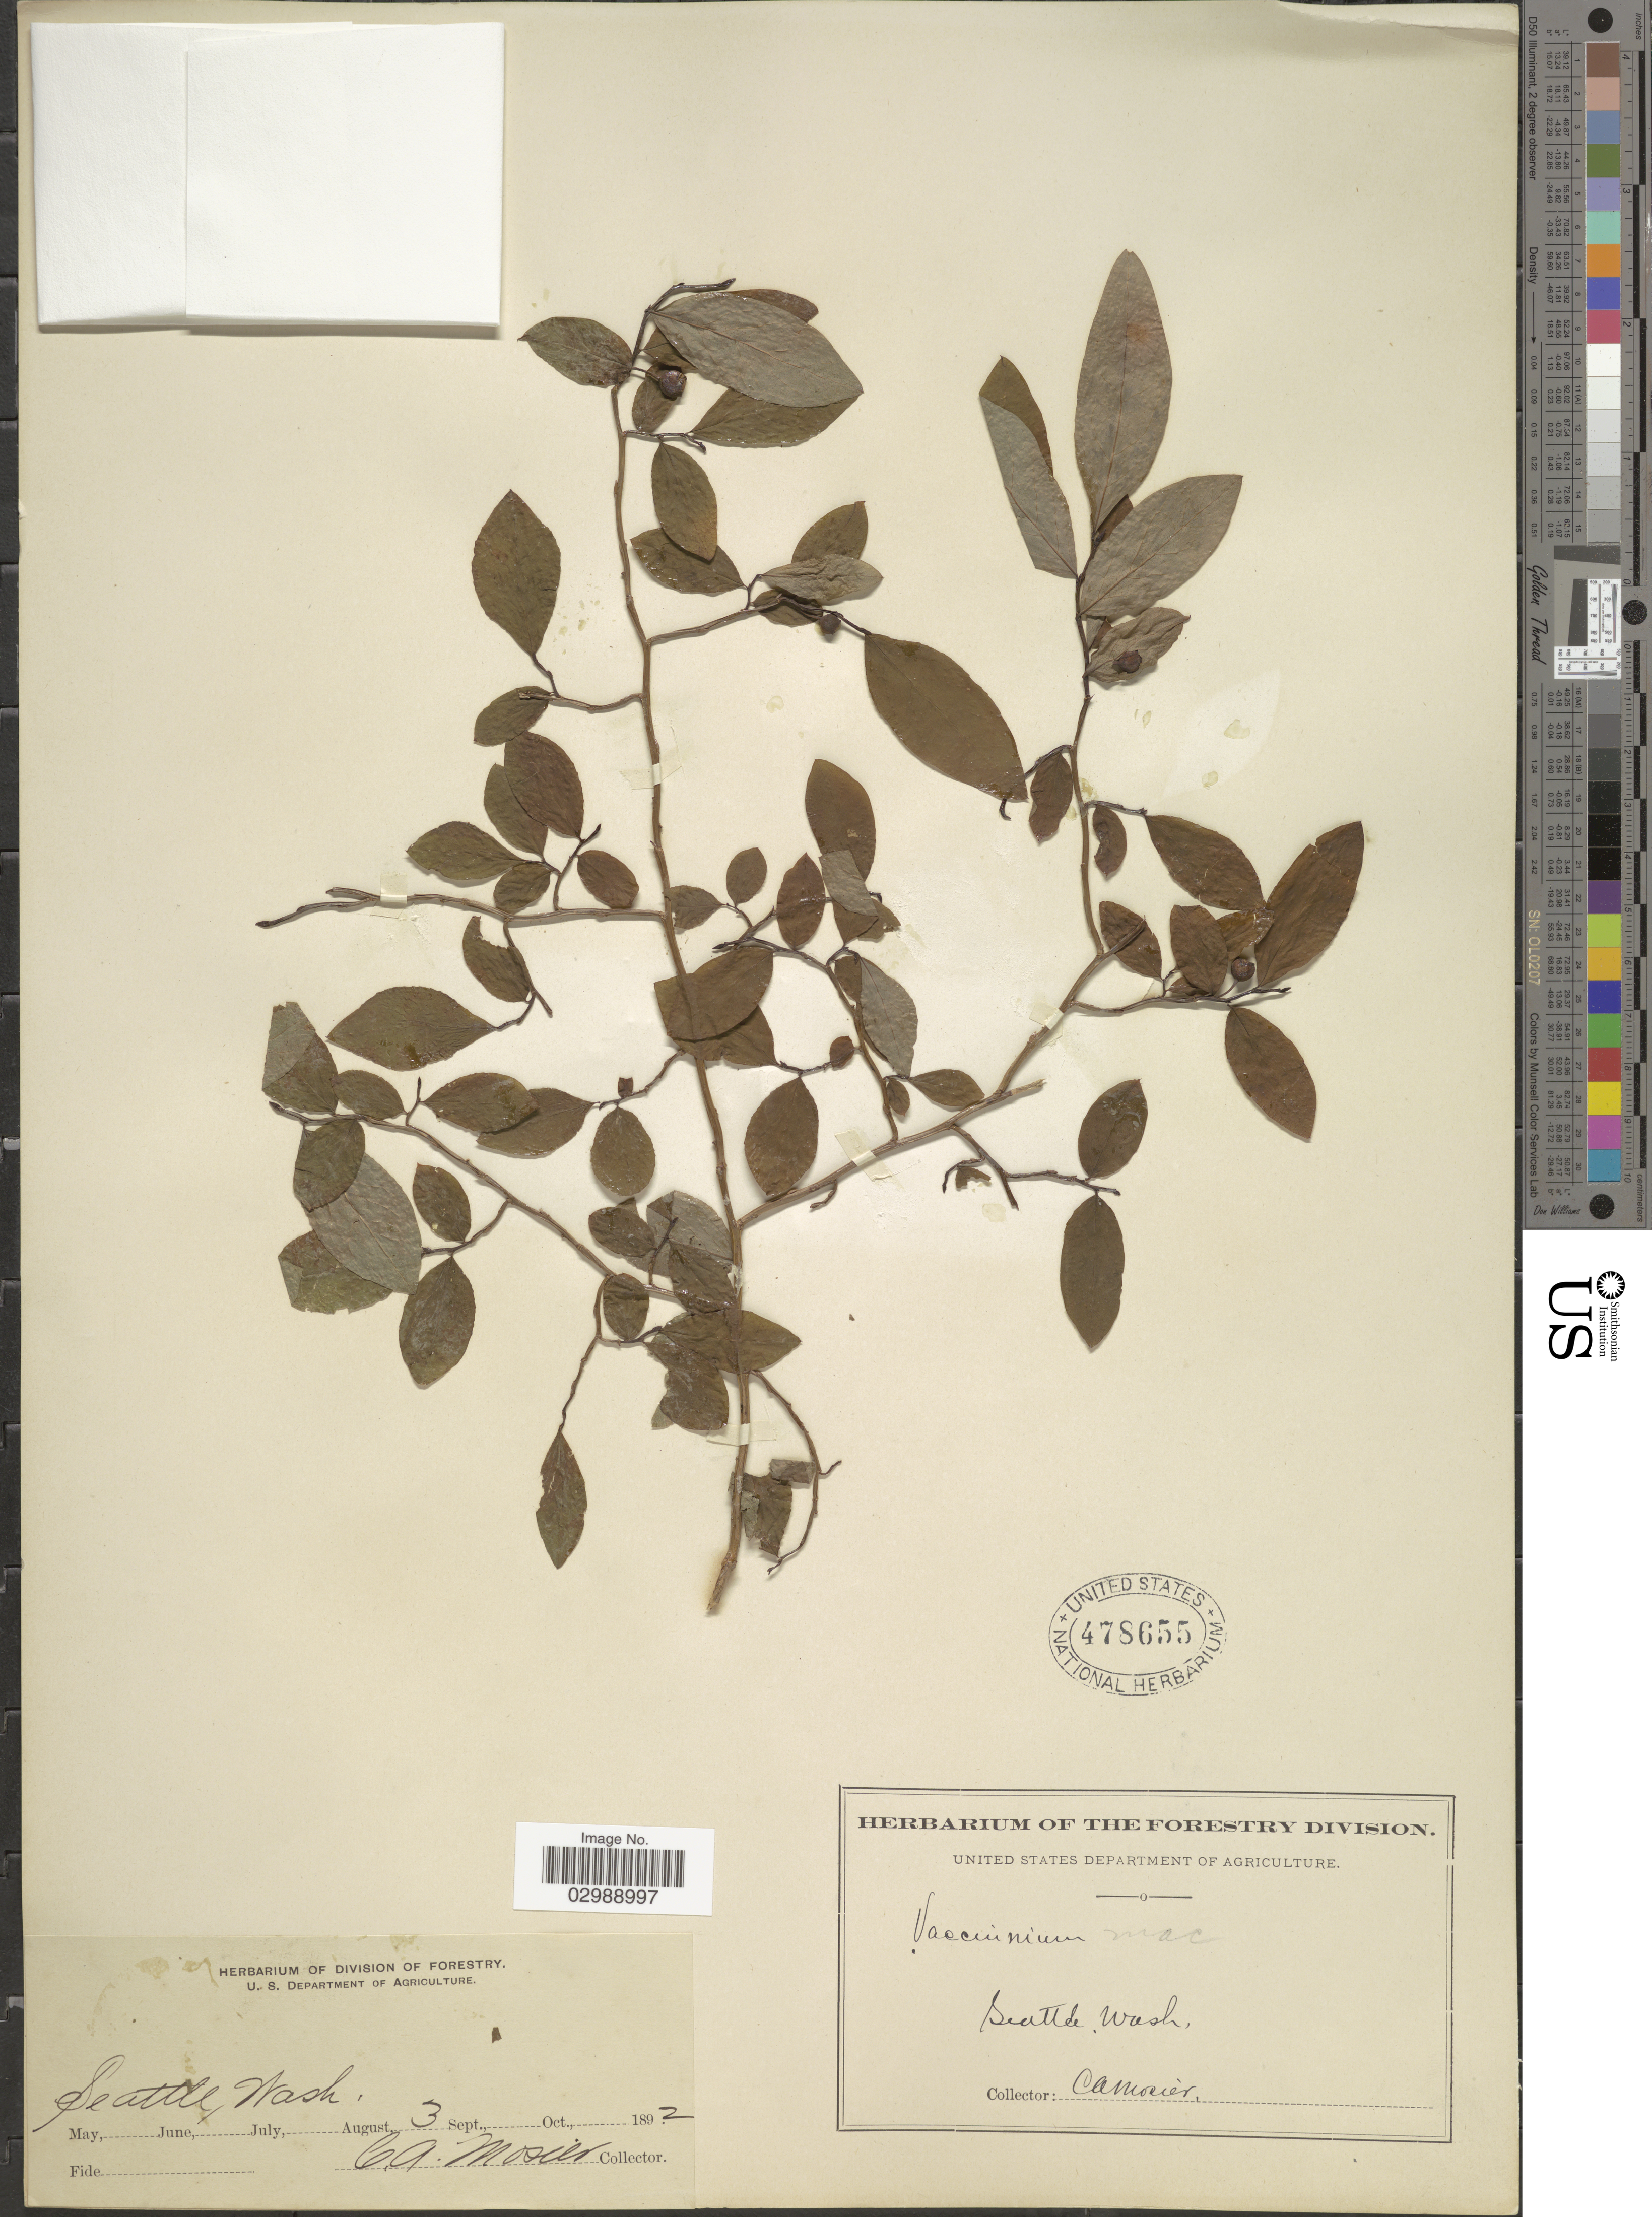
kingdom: Plantae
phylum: Tracheophyta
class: Magnoliopsida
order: Ericales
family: Ericaceae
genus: Vaccinium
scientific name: Vaccinium ovalifolium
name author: Sm.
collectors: C. A. Mosier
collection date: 1892-08-03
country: United States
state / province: Washington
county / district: King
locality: Seattle, Wash.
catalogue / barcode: US 478655